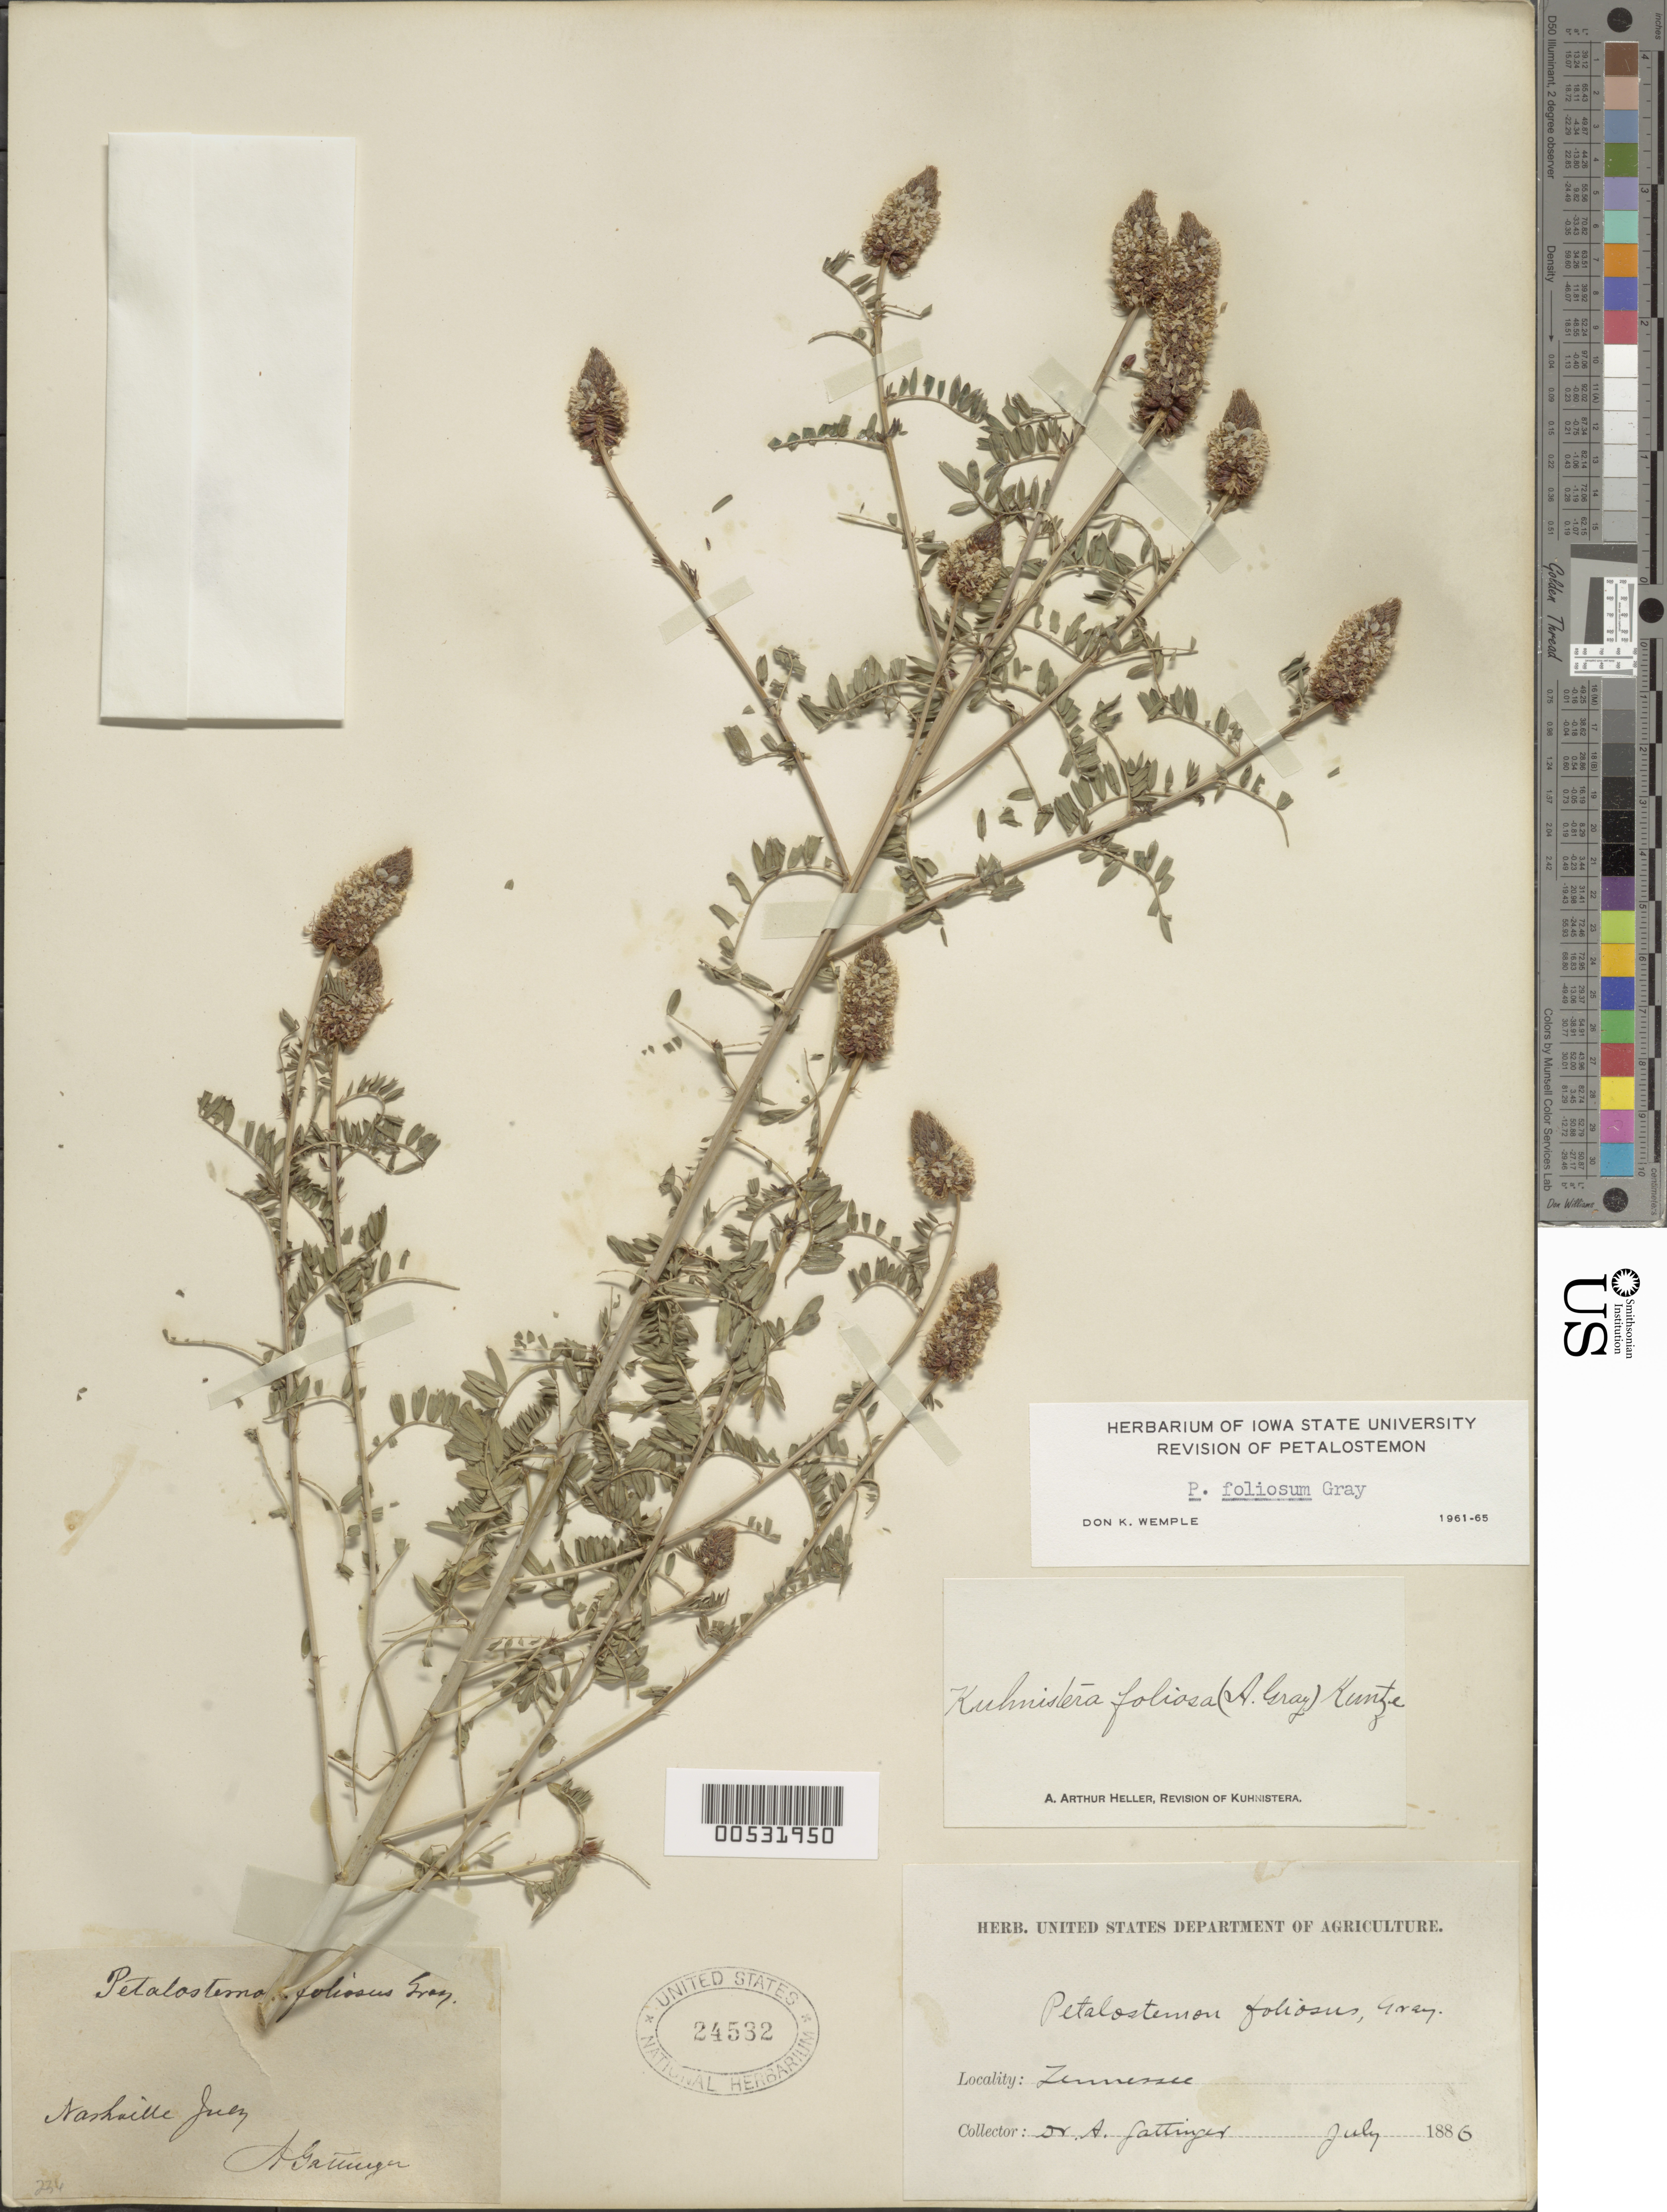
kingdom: Plantae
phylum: Tracheophyta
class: Magnoliopsida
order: Fabales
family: Fabaceae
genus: Dalea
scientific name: Dalea foliosa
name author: (Aiton) Barneby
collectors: A. Gattinger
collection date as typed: Jul 1886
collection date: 1886-07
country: United States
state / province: Tennessee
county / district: Davidson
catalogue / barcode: US 24532